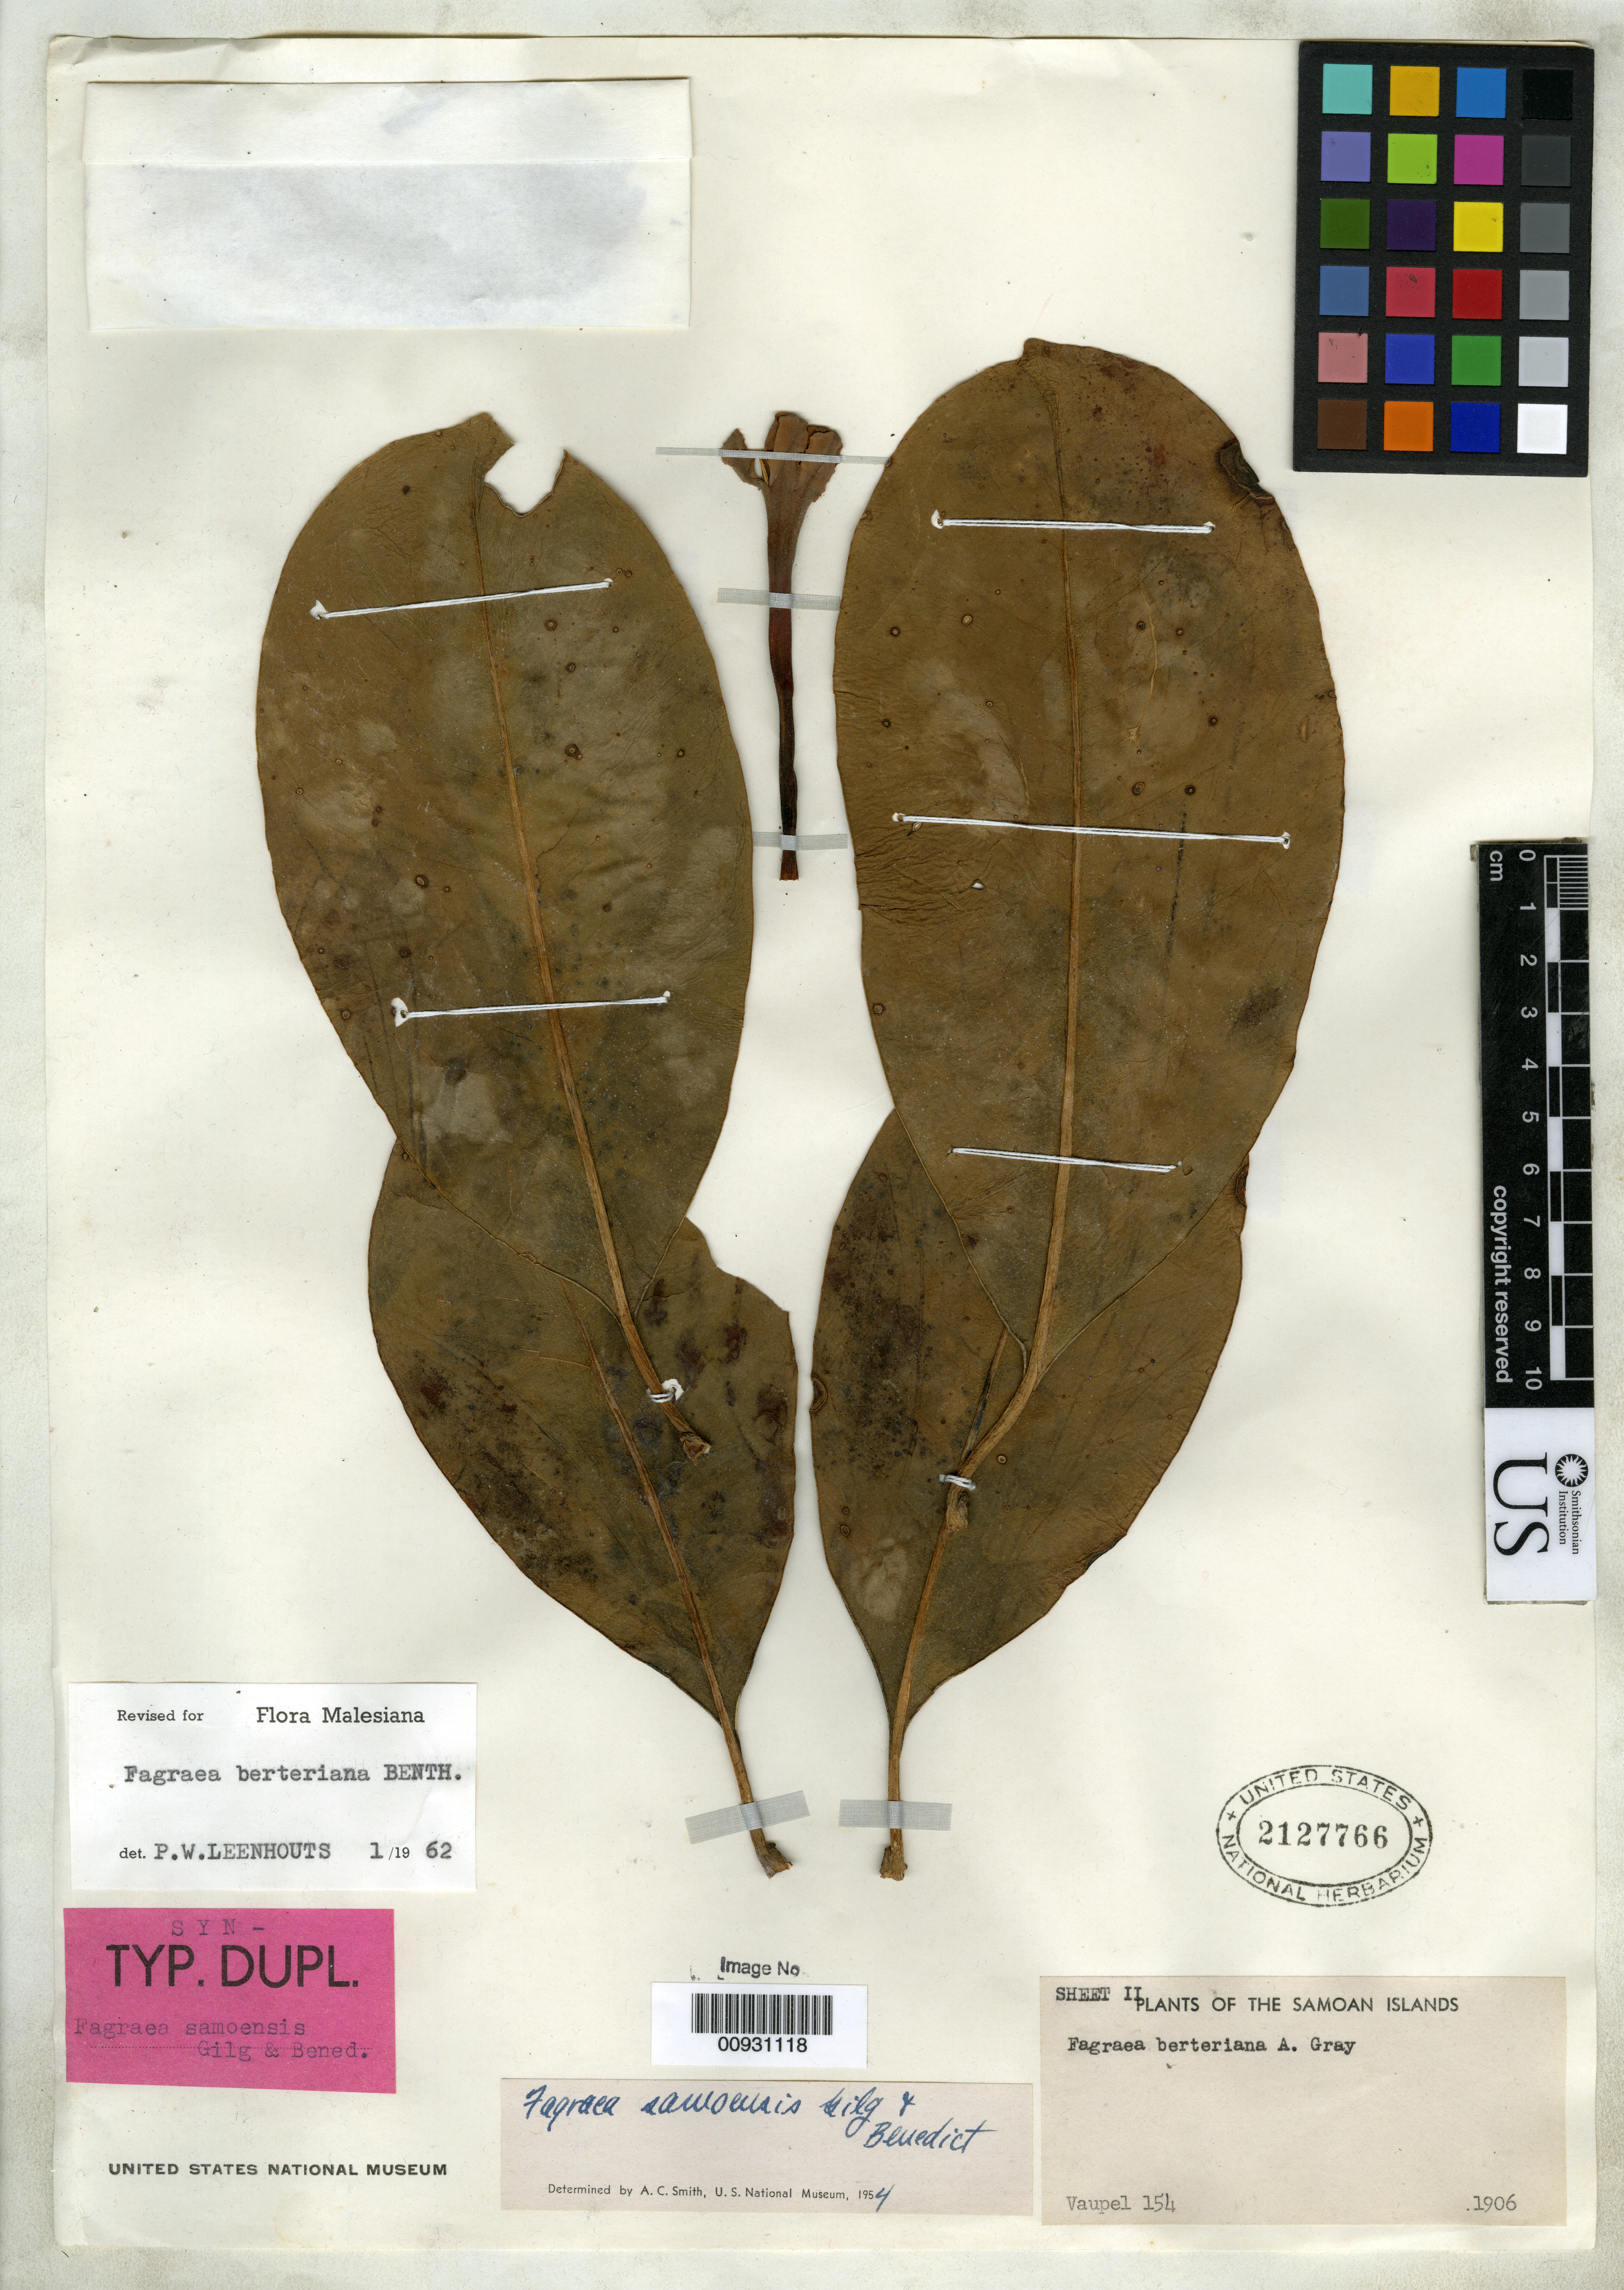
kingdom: Plantae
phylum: Tracheophyta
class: Magnoliopsida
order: Gentianales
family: Gentianaceae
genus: Fagraea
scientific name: Fagraea samoensis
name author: Gilg & Benedict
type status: Syntype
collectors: F. Vaupel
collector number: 154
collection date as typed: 1906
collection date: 1906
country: Samoa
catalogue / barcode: US 2127766